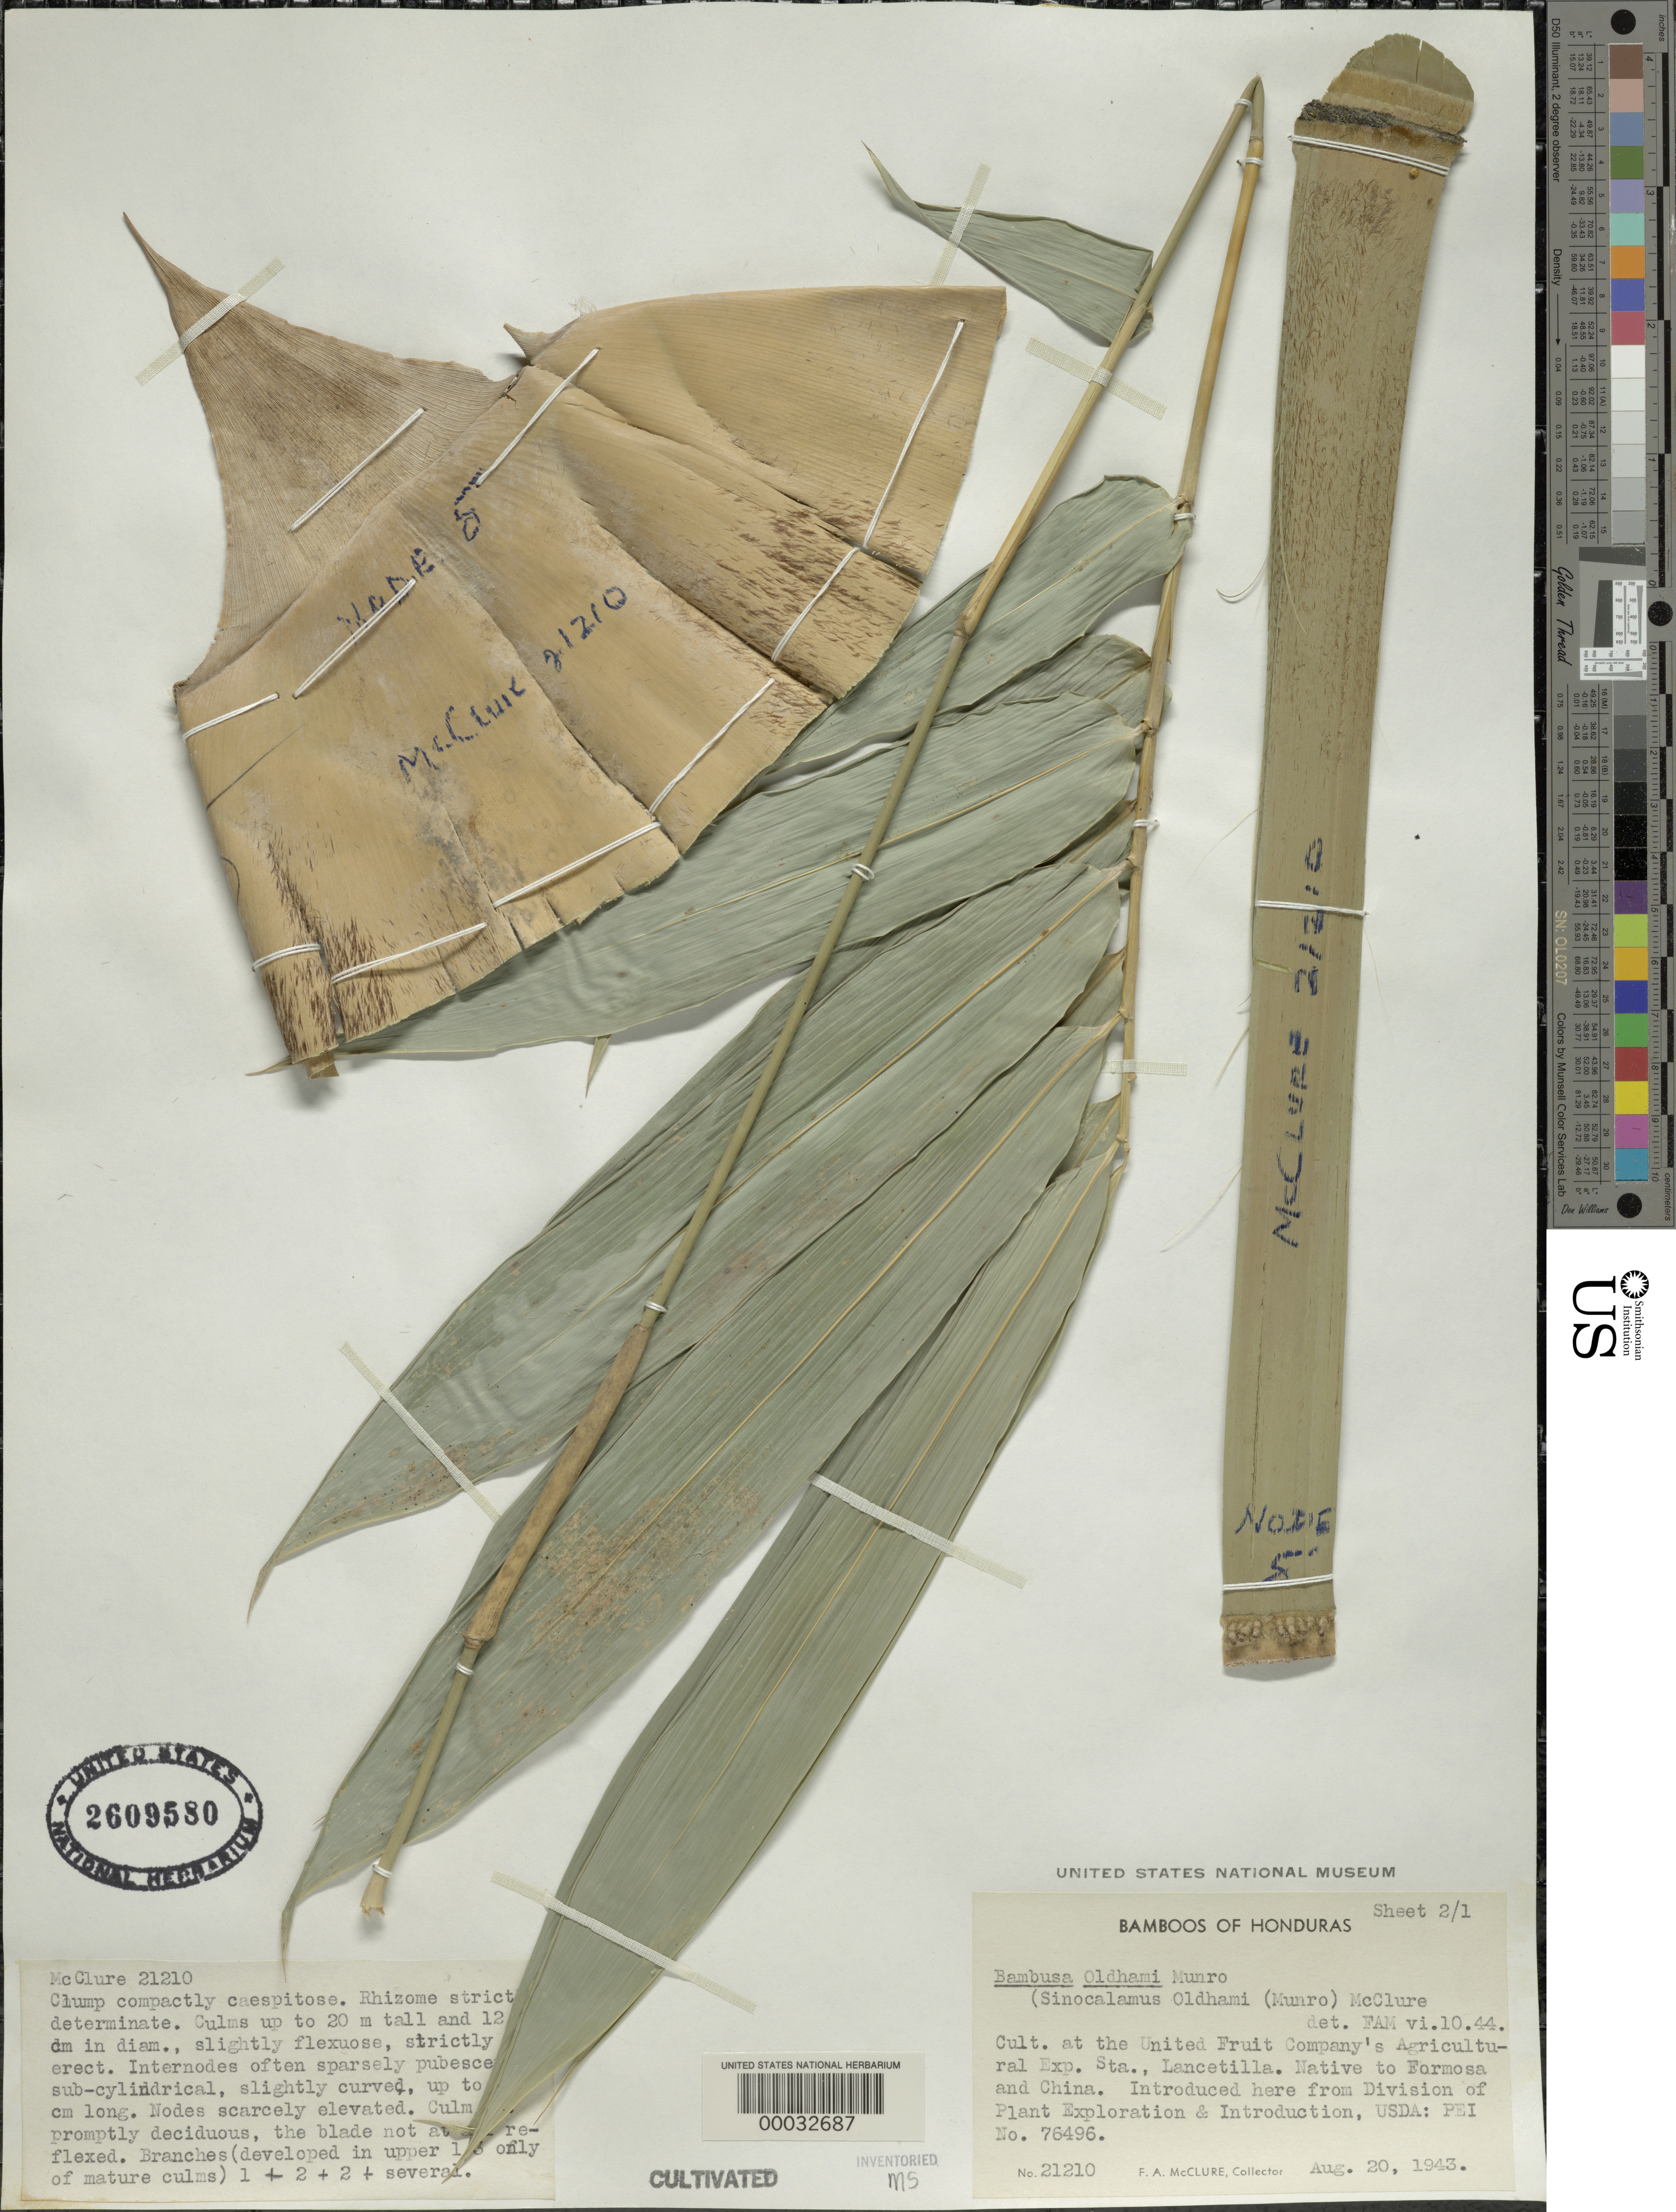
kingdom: Plantae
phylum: Tracheophyta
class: Liliopsida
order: Poales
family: Poaceae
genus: Bambusa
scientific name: Bambusa oldhamii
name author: Munro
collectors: F. A. McClure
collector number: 21210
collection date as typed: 20 Aug 1943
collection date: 1943-08-20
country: Honduras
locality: United fruit company's agricultural exper. station-Lancetilla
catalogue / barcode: US 2609580